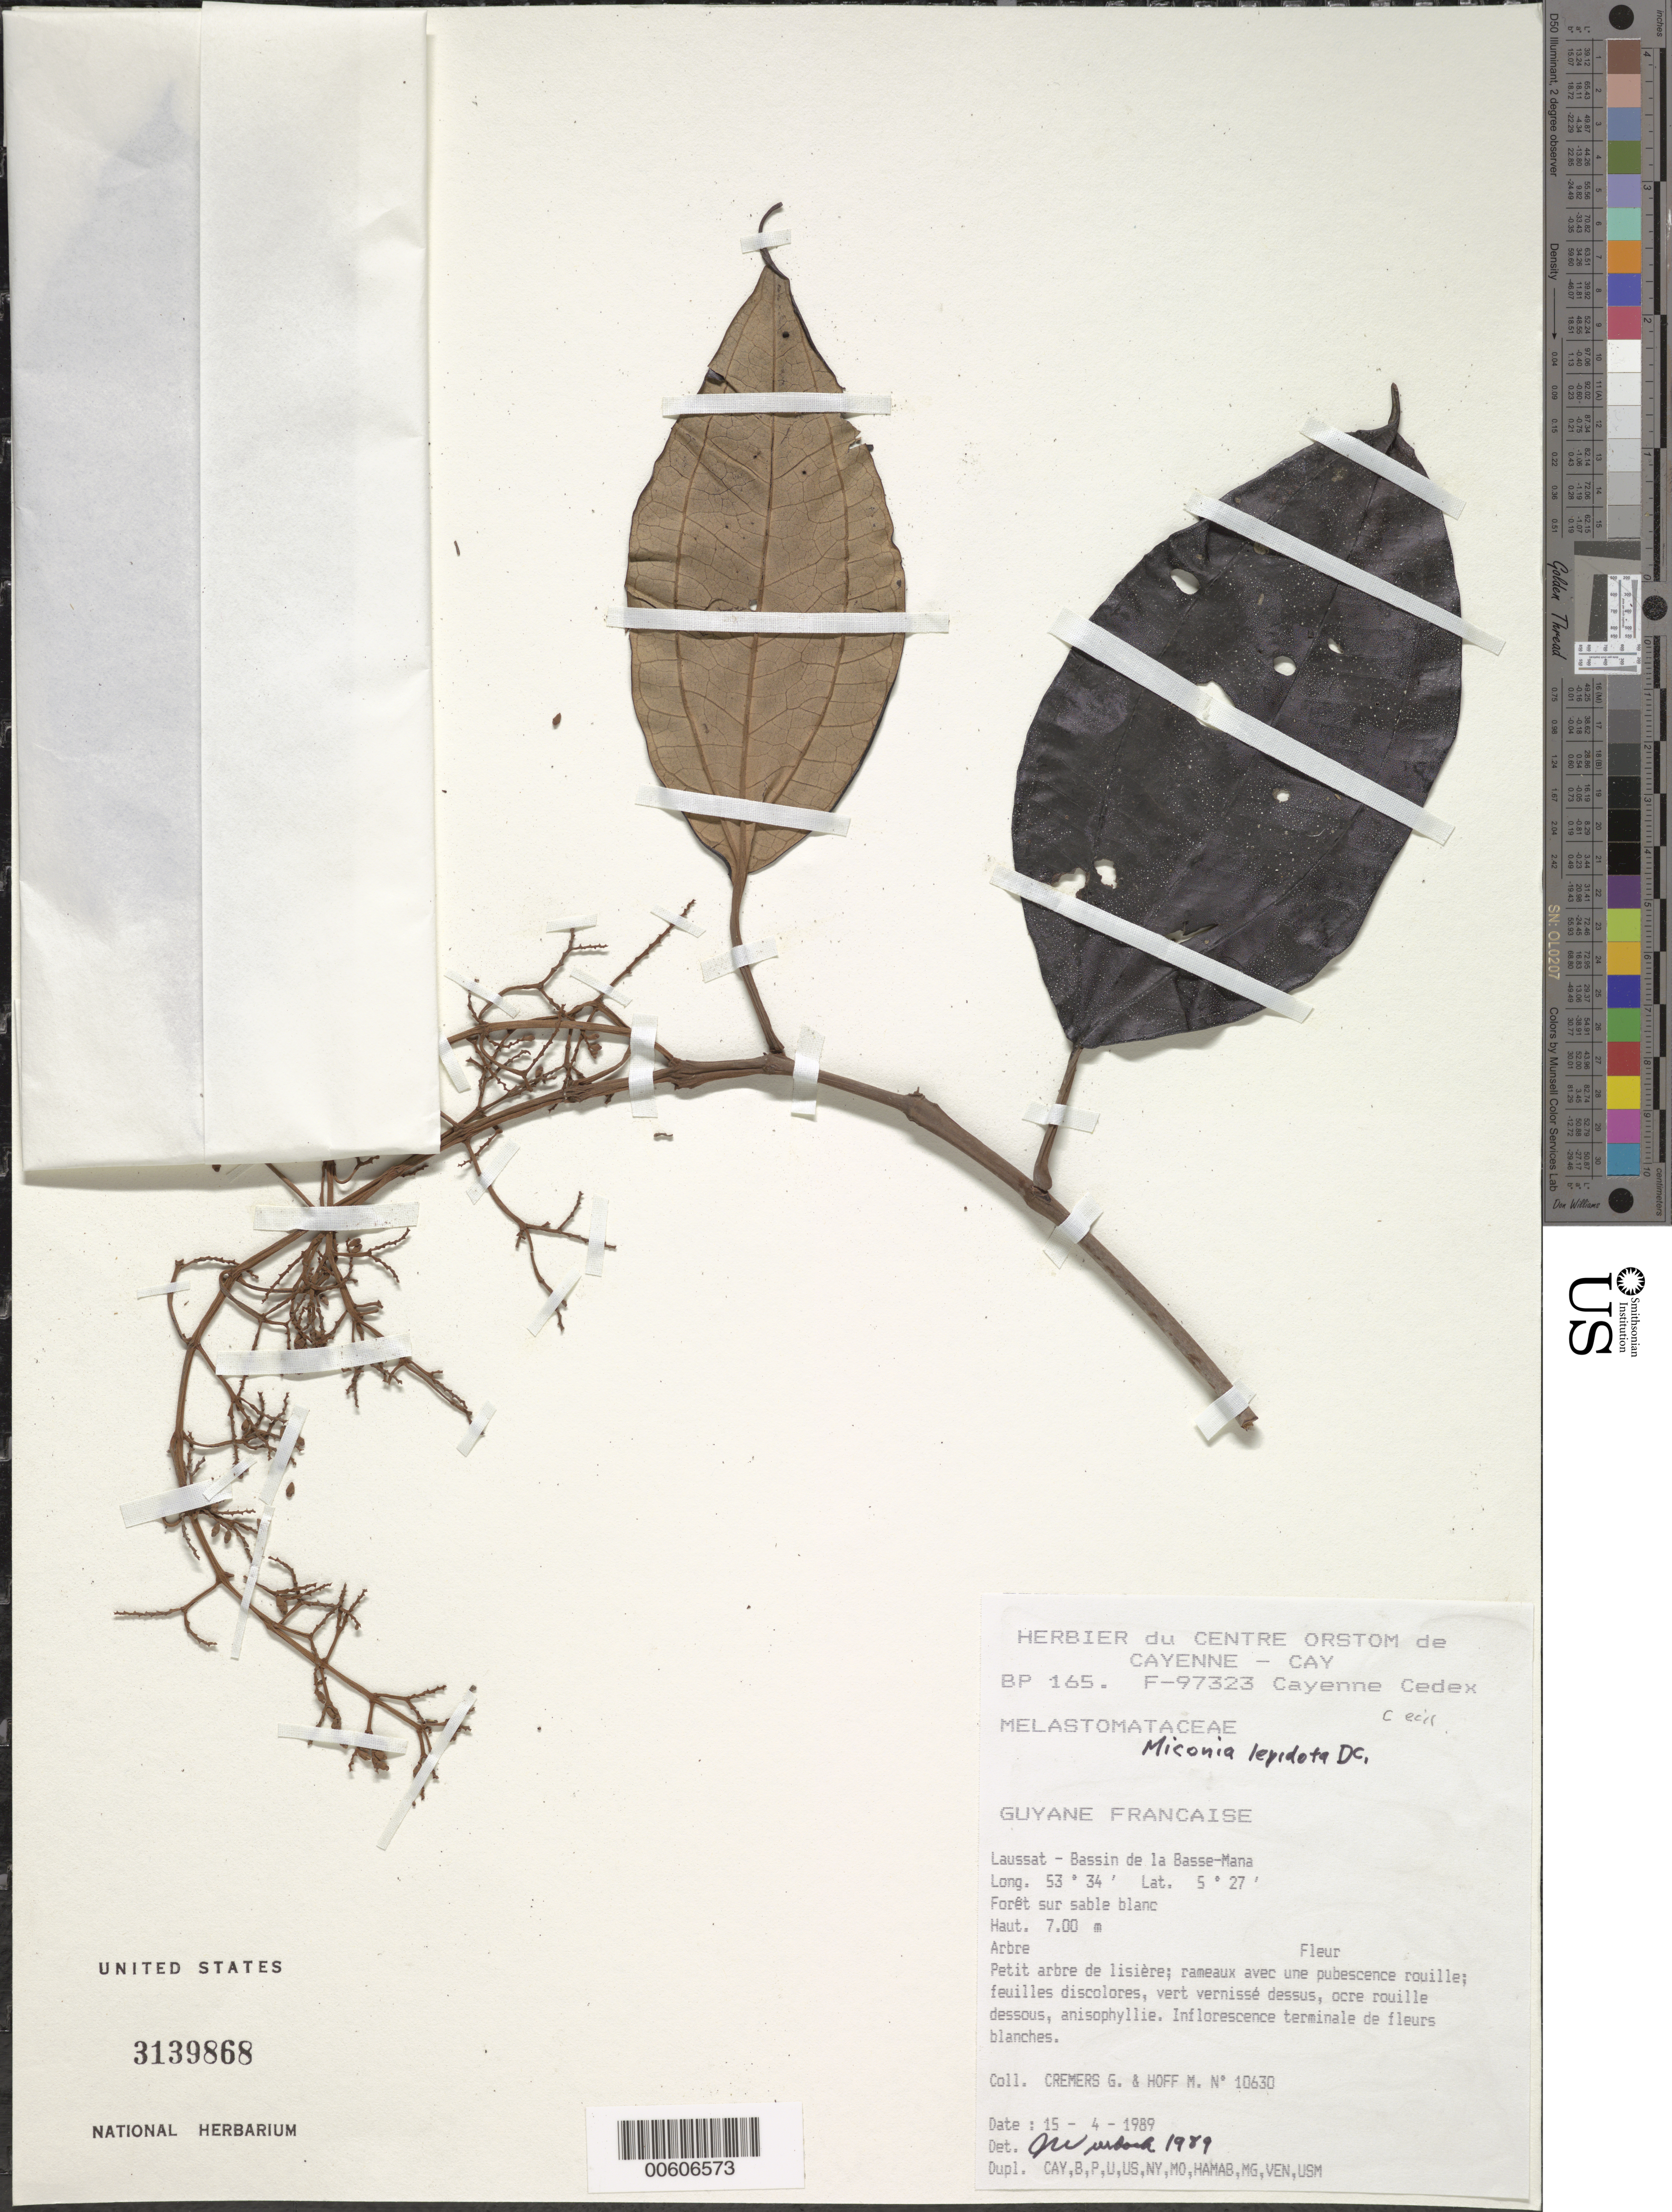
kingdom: Plantae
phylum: Tracheophyta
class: Magnoliopsida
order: Myrtales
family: Melastomataceae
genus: Miconia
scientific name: Miconia lepidota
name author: Schrank & Mart. ex DC.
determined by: Wurdack, John J., (US), US (UNITED STATES)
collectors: G. Cremers & M. Hoff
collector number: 10630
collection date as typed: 15-Apr-89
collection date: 1989-04-15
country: French Guiana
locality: Laussat, Bassin de la Basse-Mana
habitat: Forest on white sand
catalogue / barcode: US 3139868